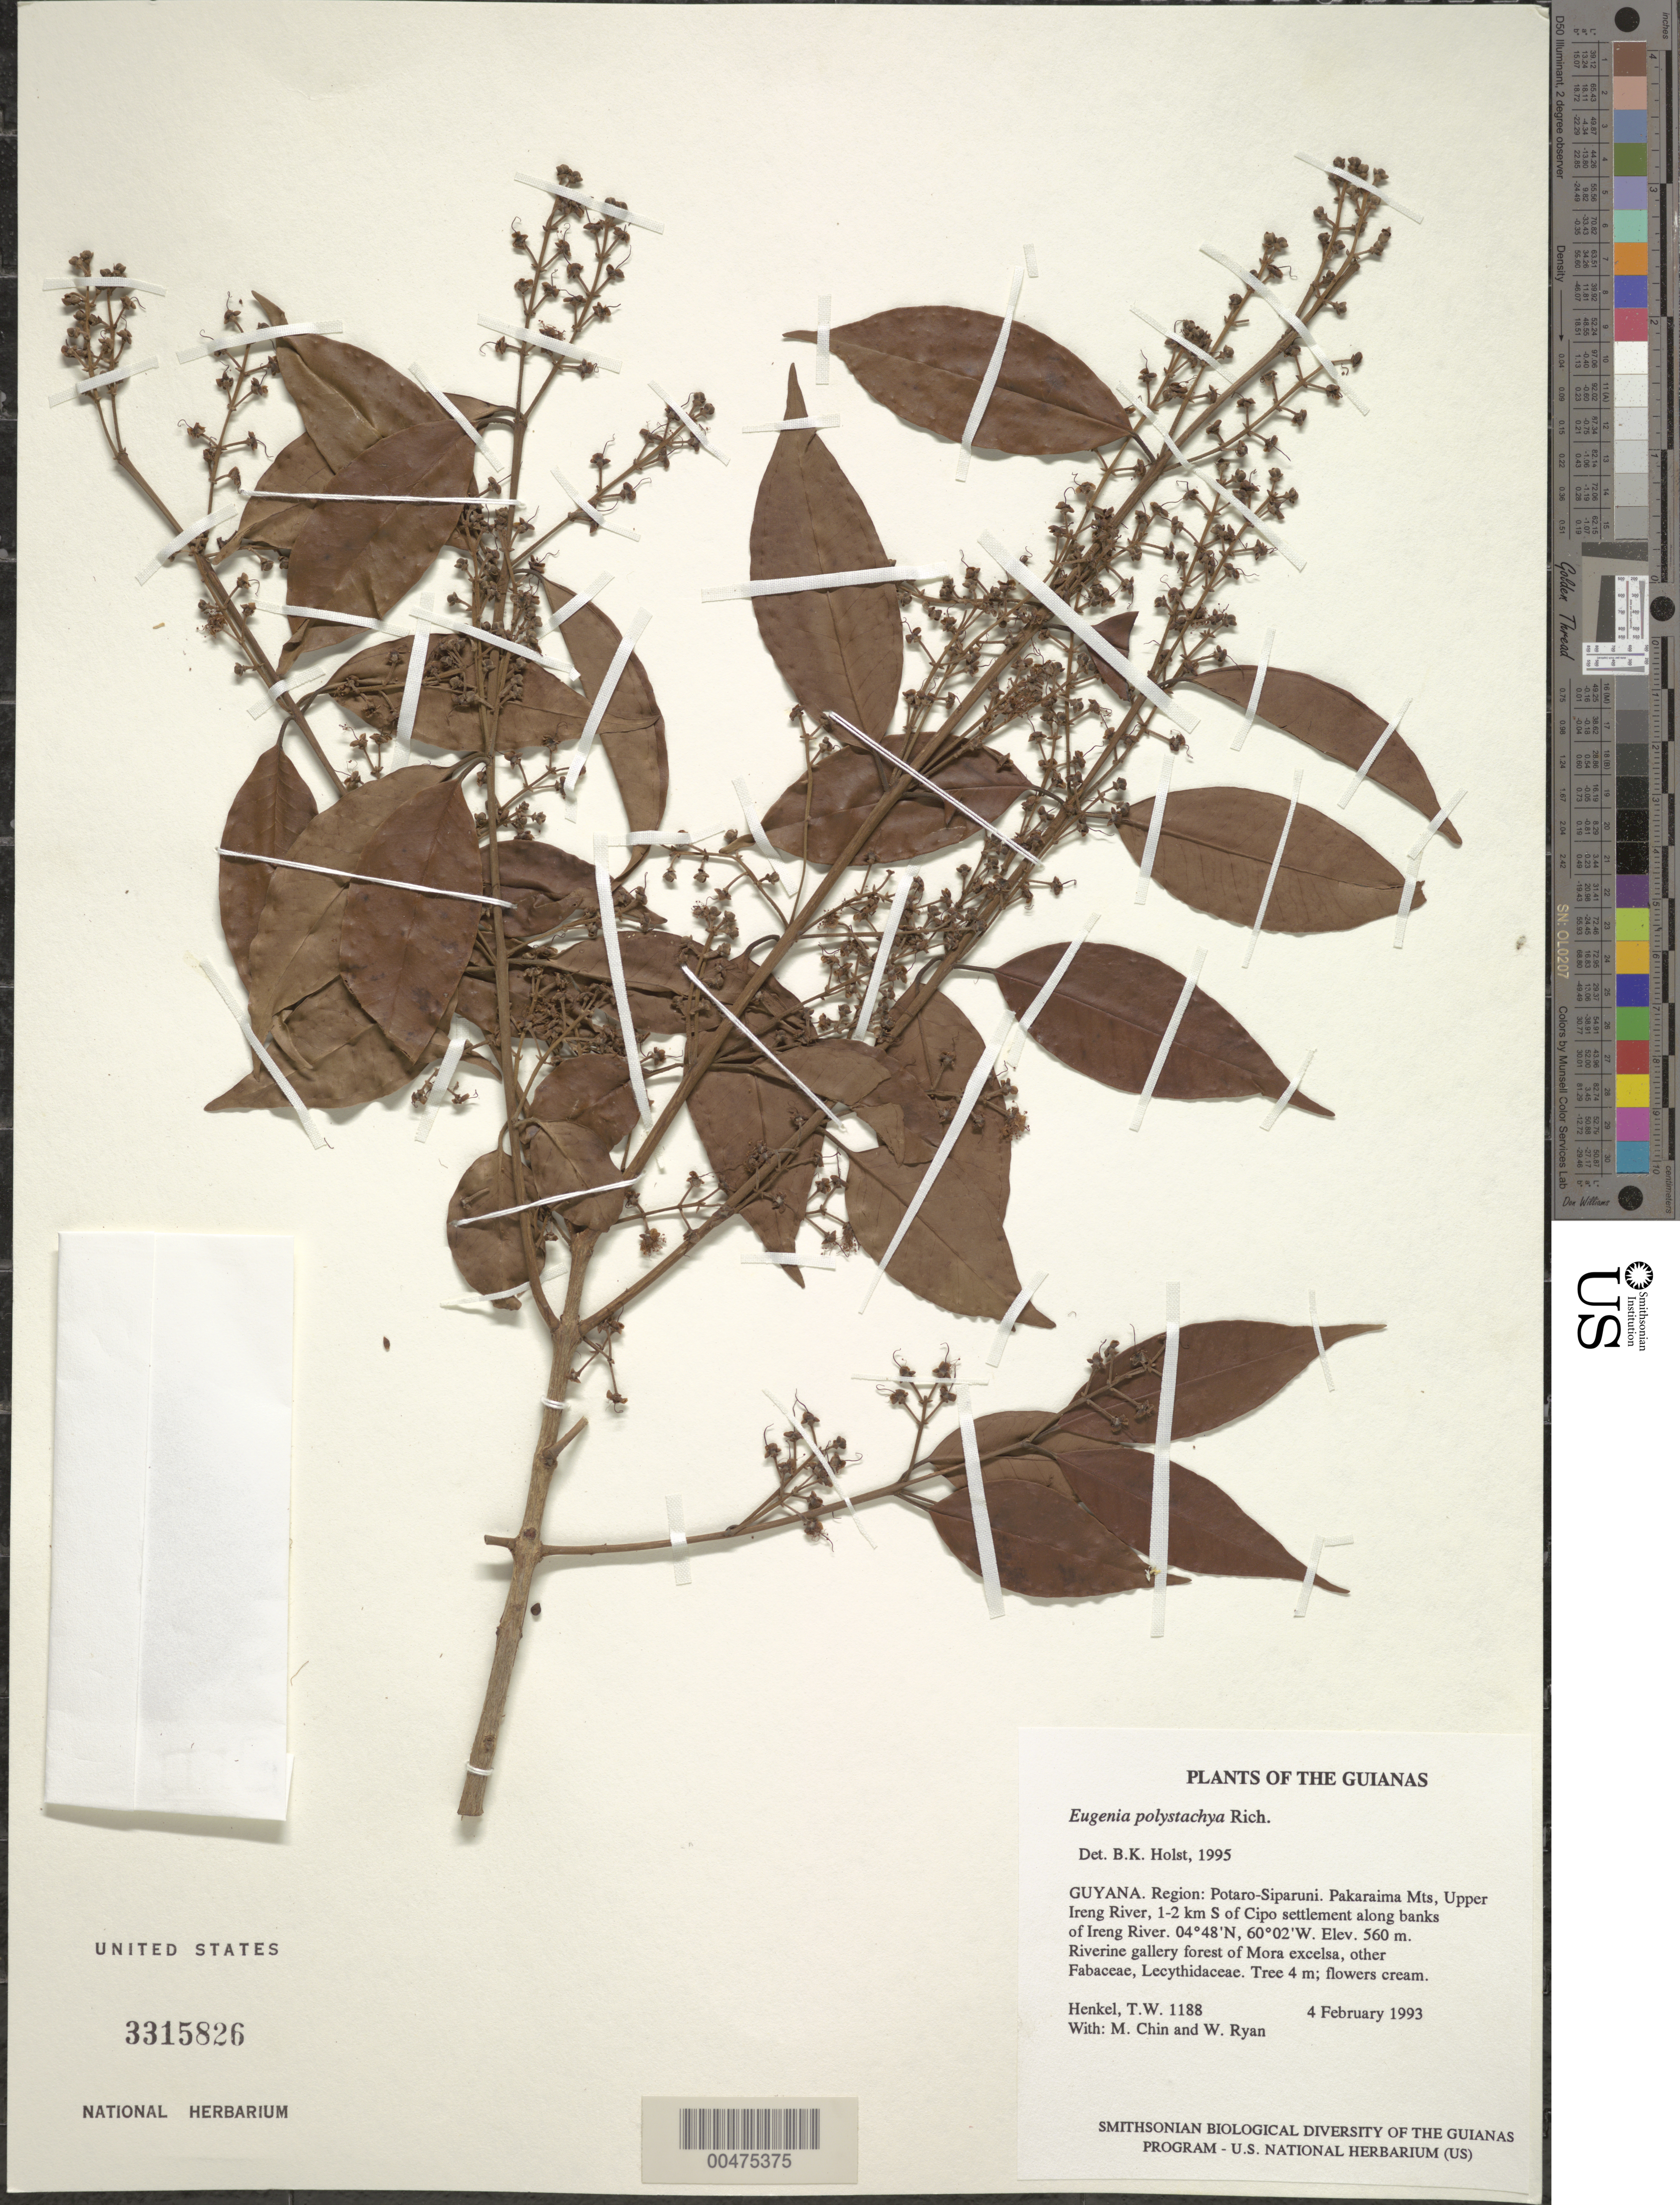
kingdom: Plantae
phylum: Tracheophyta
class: Magnoliopsida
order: Myrtales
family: Myrtaceae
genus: Eugenia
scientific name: Eugenia polystachya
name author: Rich.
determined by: Holst, Bruce K.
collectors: T. Henkel, M. Chin & W. Ryan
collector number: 1188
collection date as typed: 4 February 1993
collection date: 1993-02-04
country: Guyana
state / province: Potaro-Siparuni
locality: Pakaraima Mts, Upper Ireng River, 1-2 km S of Cipo settlement along banks of Ireng River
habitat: Riverine gallery forest of Mora excelsa, other Fabaceae, Lecythidaceae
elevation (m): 560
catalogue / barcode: US 3315826